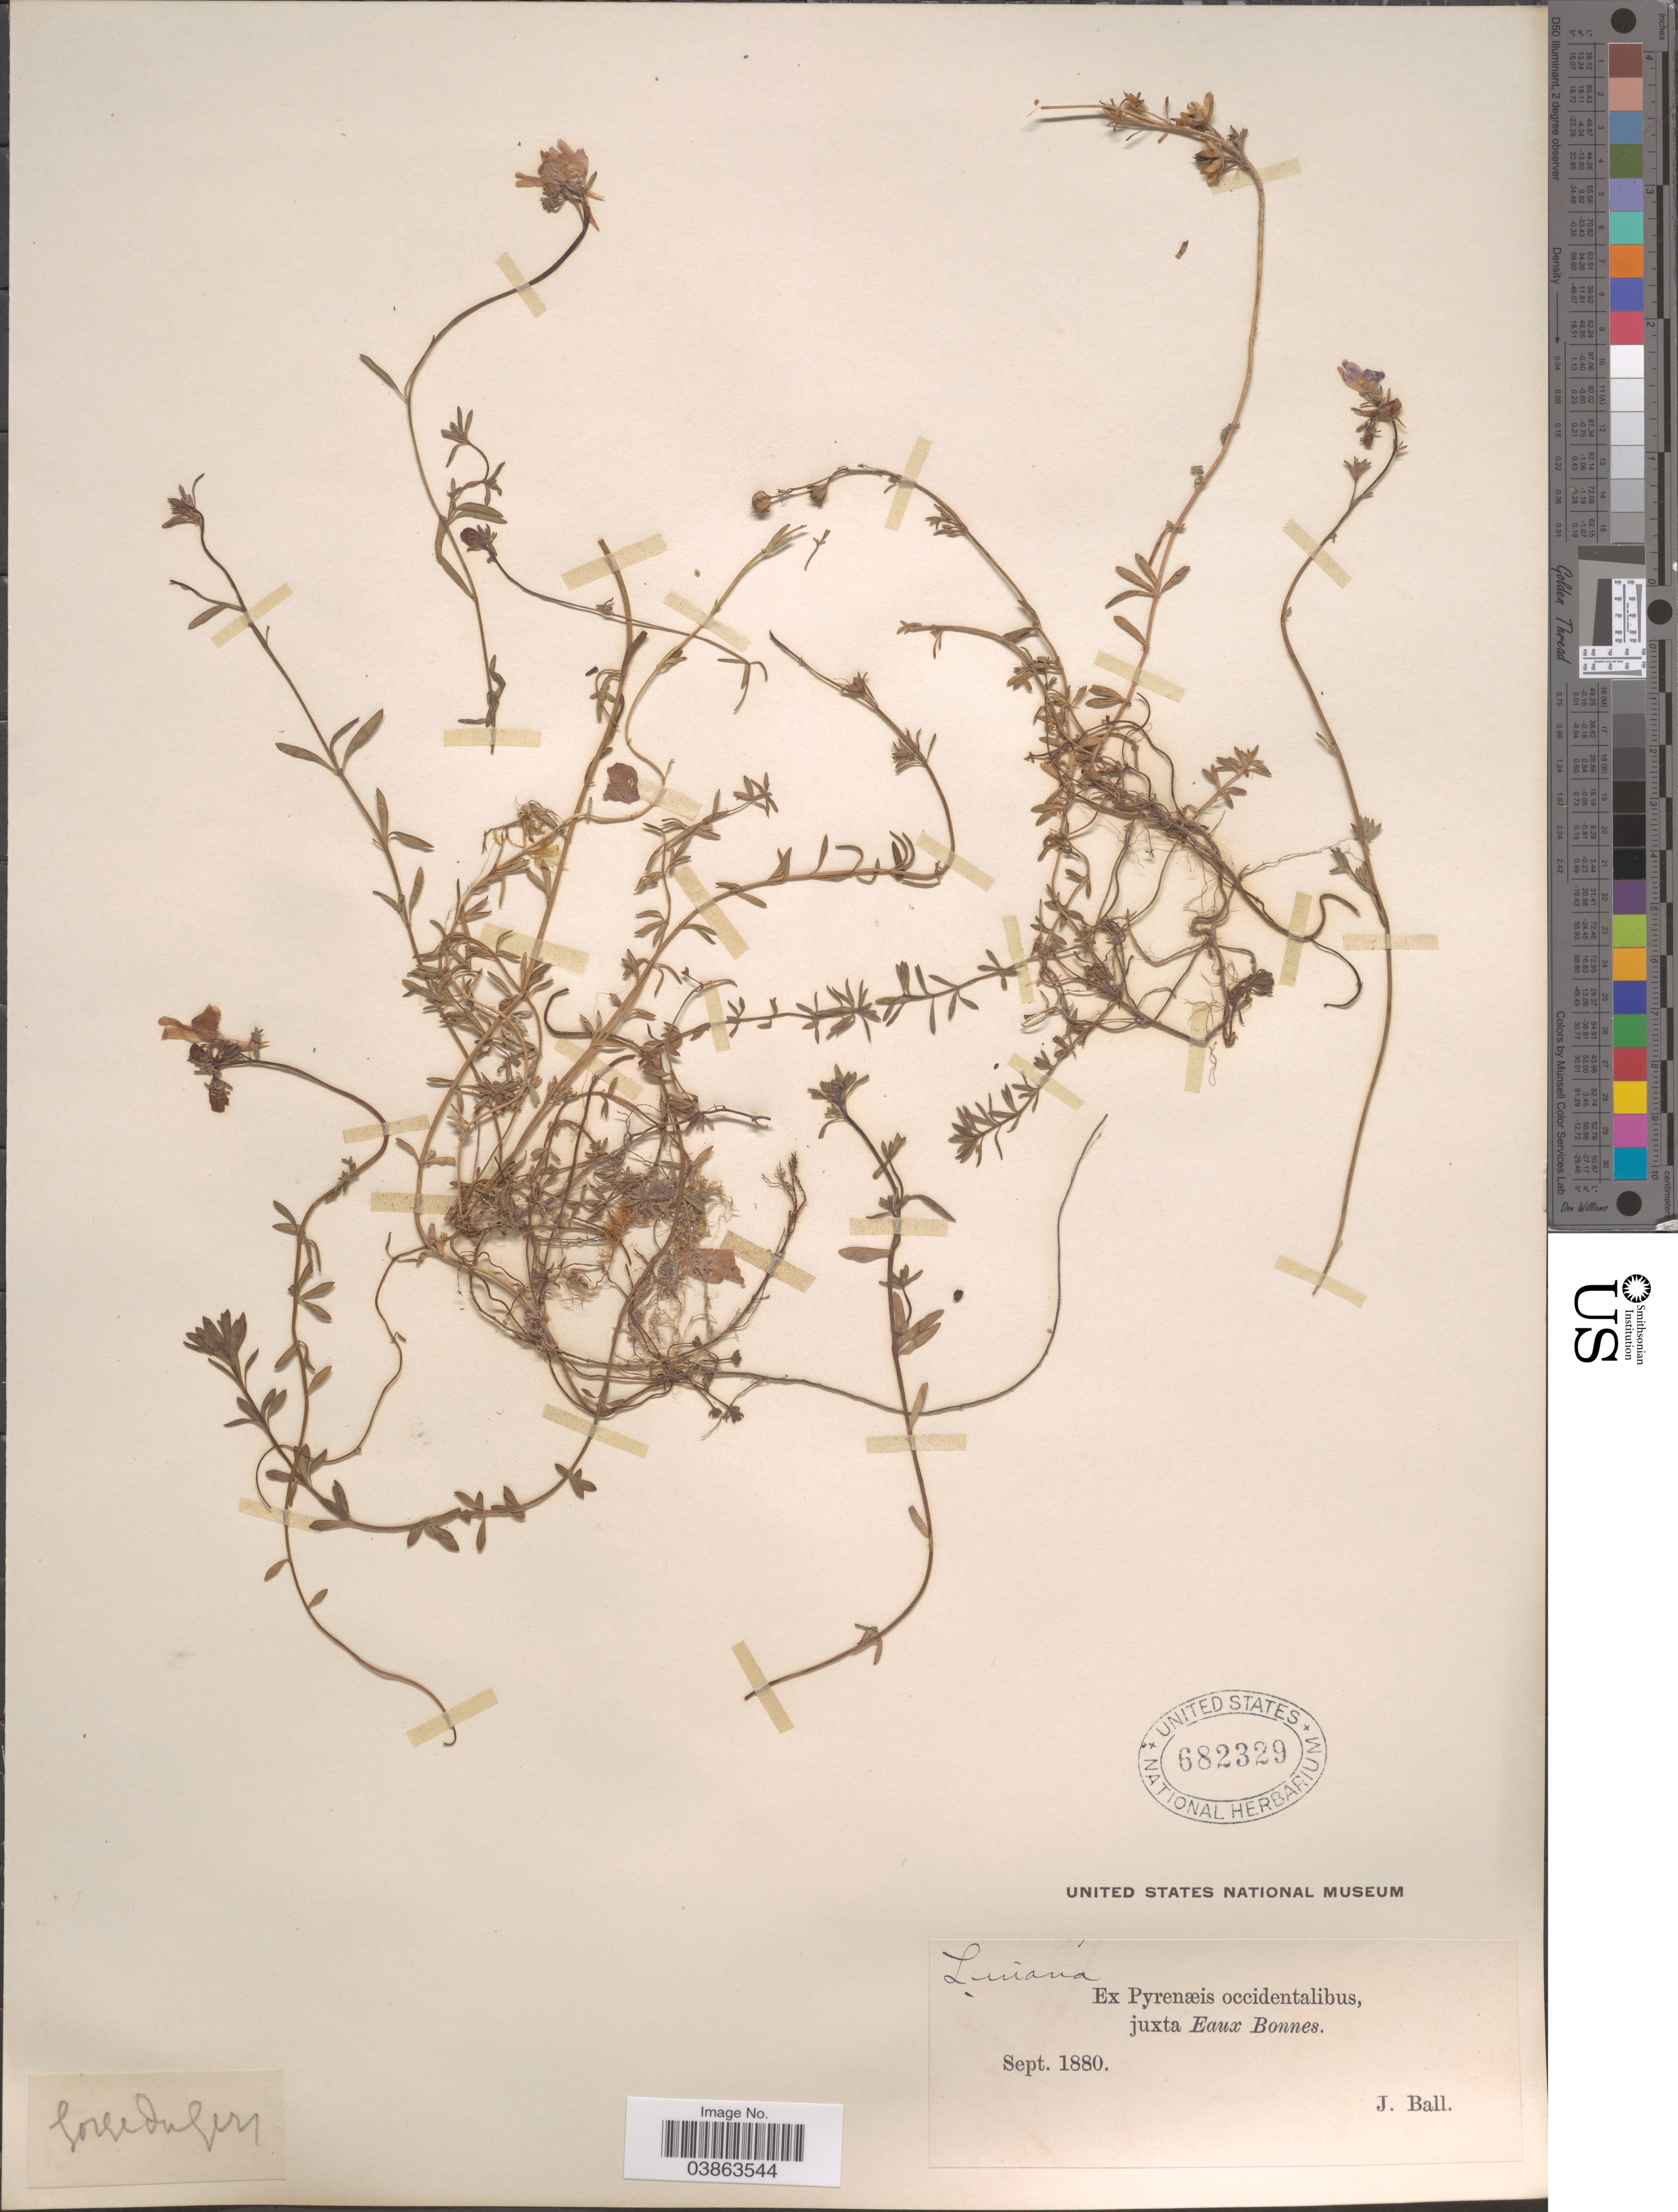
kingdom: Plantae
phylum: Tracheophyta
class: Magnoliopsida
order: Lamiales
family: Plantaginaceae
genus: Linaria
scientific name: Linaria sp.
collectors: J. Ball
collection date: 1880-09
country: France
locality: Ex Pyrenaeis occidentalibus, juxta Eaux Bonnes.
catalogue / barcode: US 682329